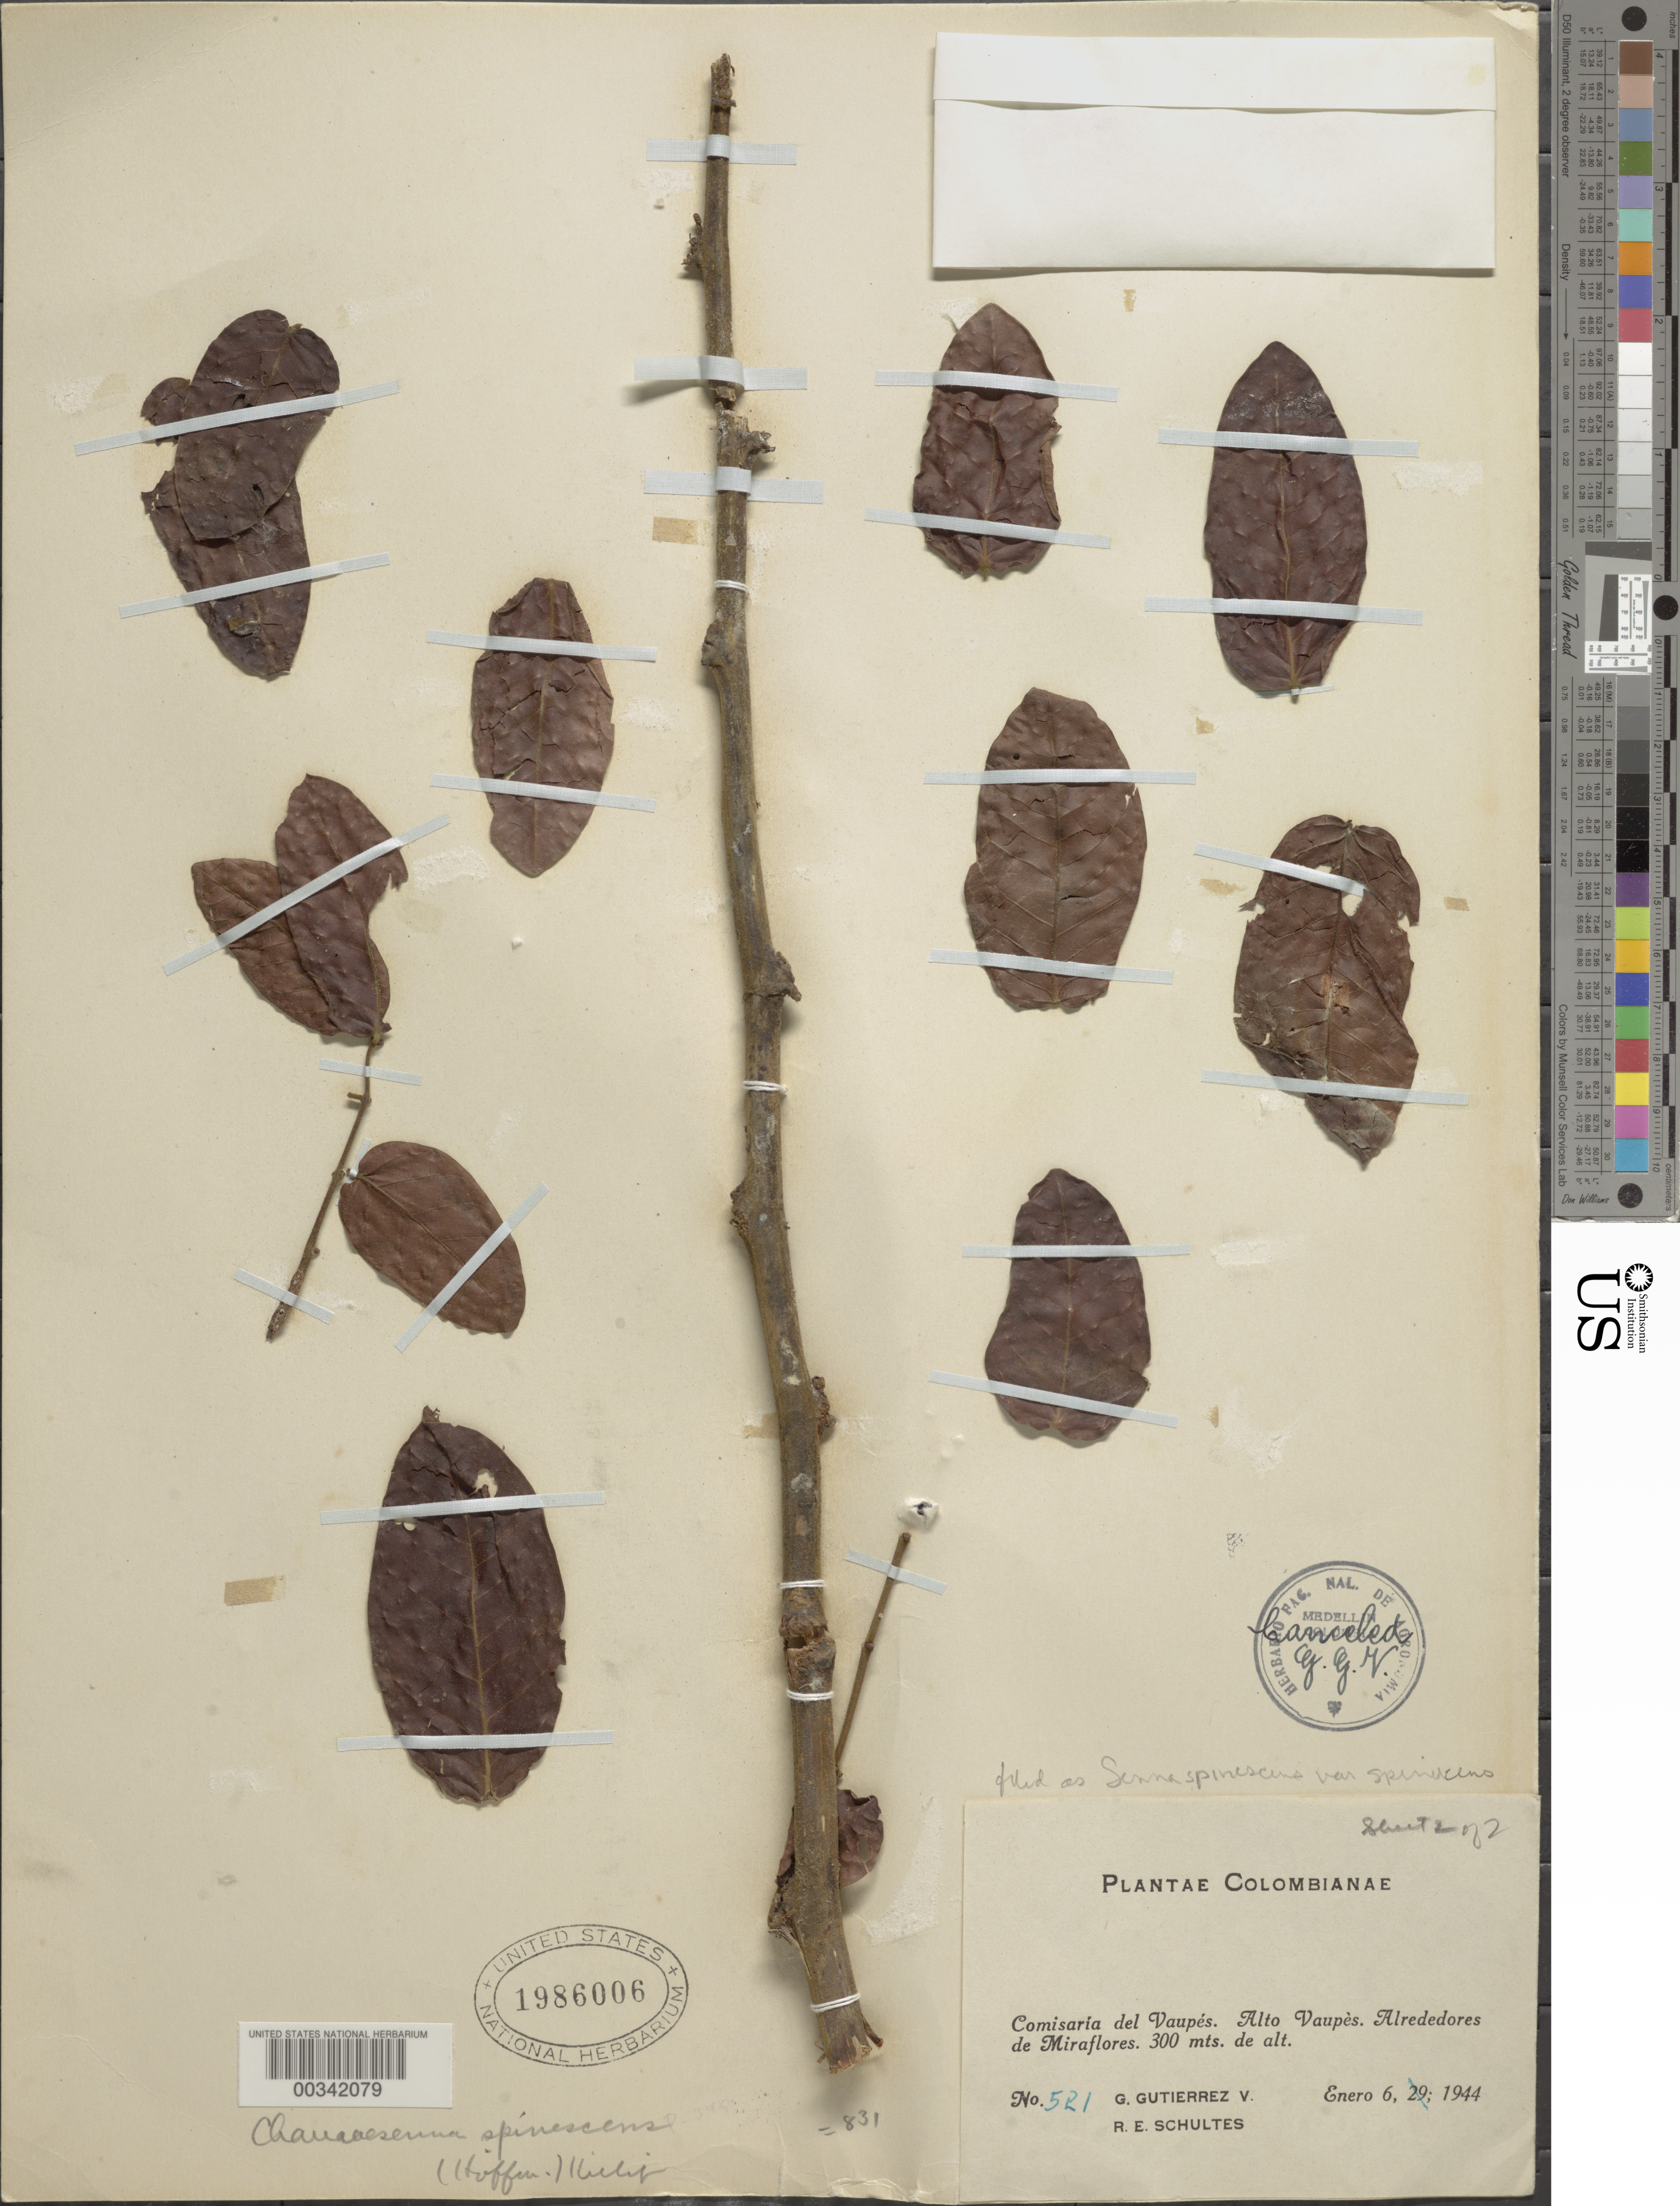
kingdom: Plantae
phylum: Tracheophyta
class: Magnoliopsida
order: Fabales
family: Fabaceae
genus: Senna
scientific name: Senna spinescens var. spinescens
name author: (Hoffmanns. ex Vogel) H.S. Irwin & Barneby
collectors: G. Gutiérrez V. & R. E. Schultes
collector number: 521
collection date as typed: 06 Jan 1944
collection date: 1944-01-06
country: Colombia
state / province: Vaupés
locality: Alto Vaupes; Alrededores de Miraflores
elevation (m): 300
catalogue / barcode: US 1986006